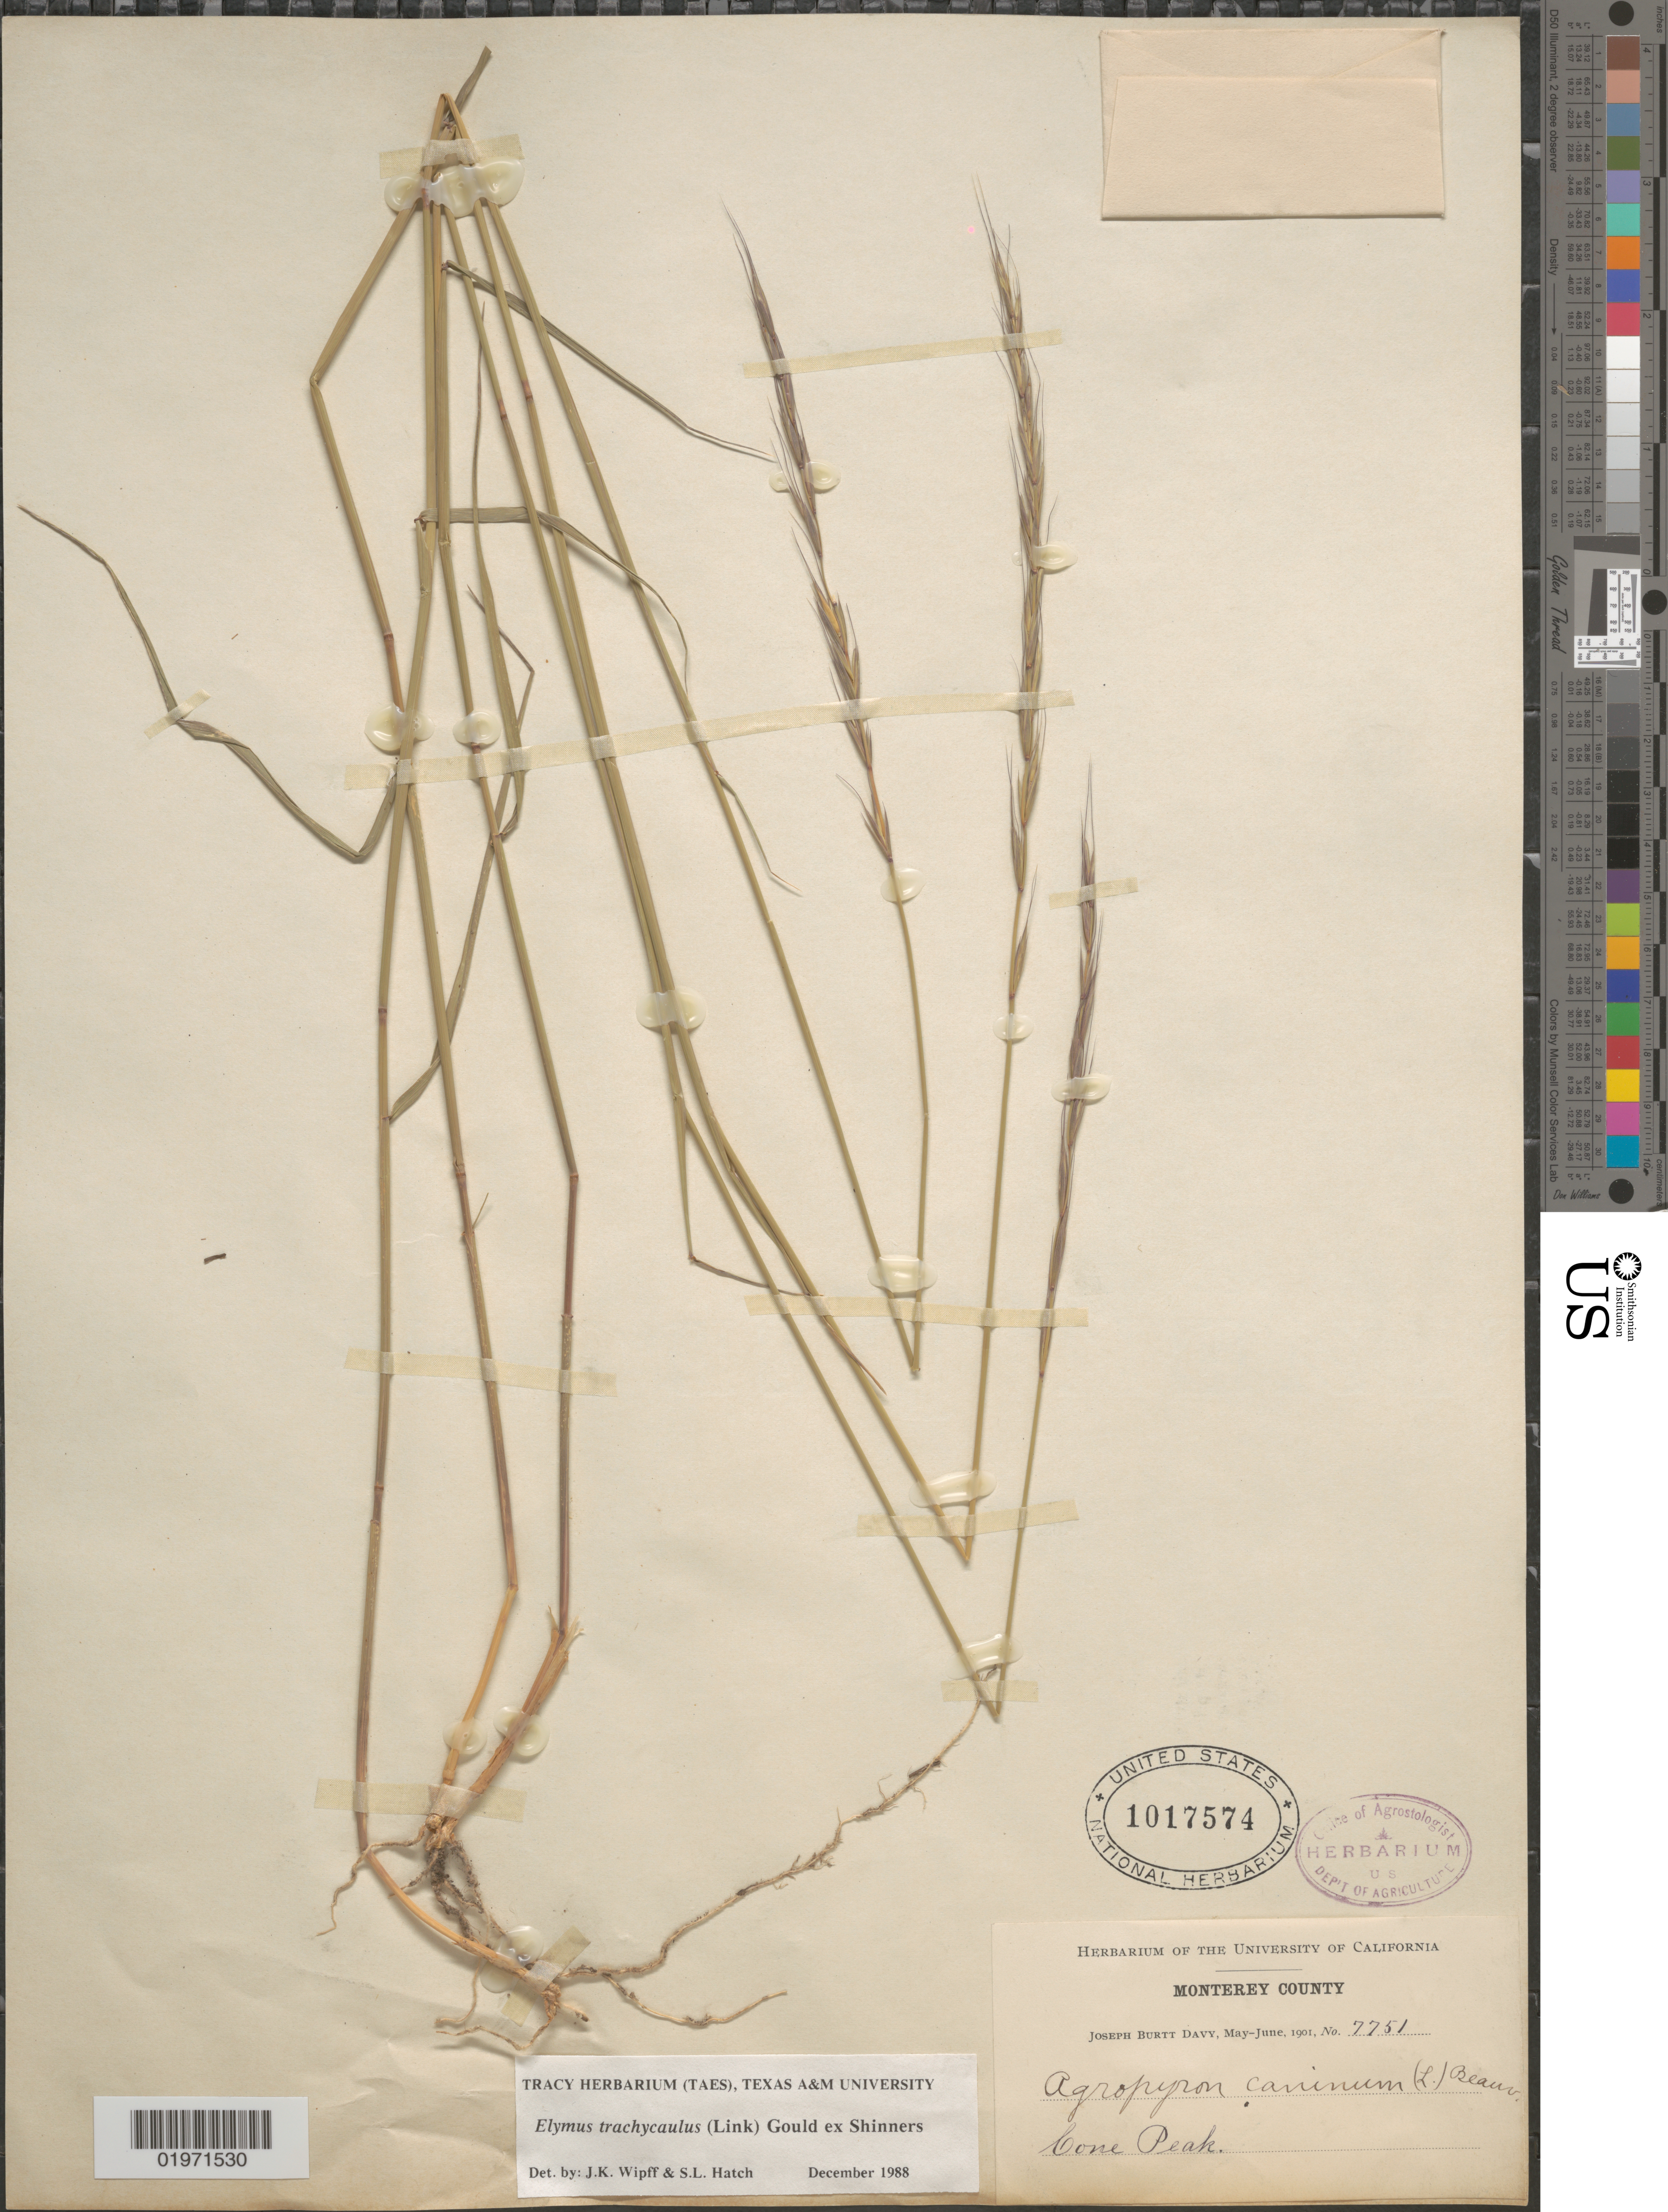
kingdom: Plantae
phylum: Tracheophyta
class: Liliopsida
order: Poales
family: Poaceae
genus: Elymus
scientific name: Elymus trachycaulus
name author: (Link) Gould ex Shinners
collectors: J. Burtt Davy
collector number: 7751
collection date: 1901-05/1901-06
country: United States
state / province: California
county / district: Monterey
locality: Monterey County. Cone Peak.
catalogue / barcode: US 1017574